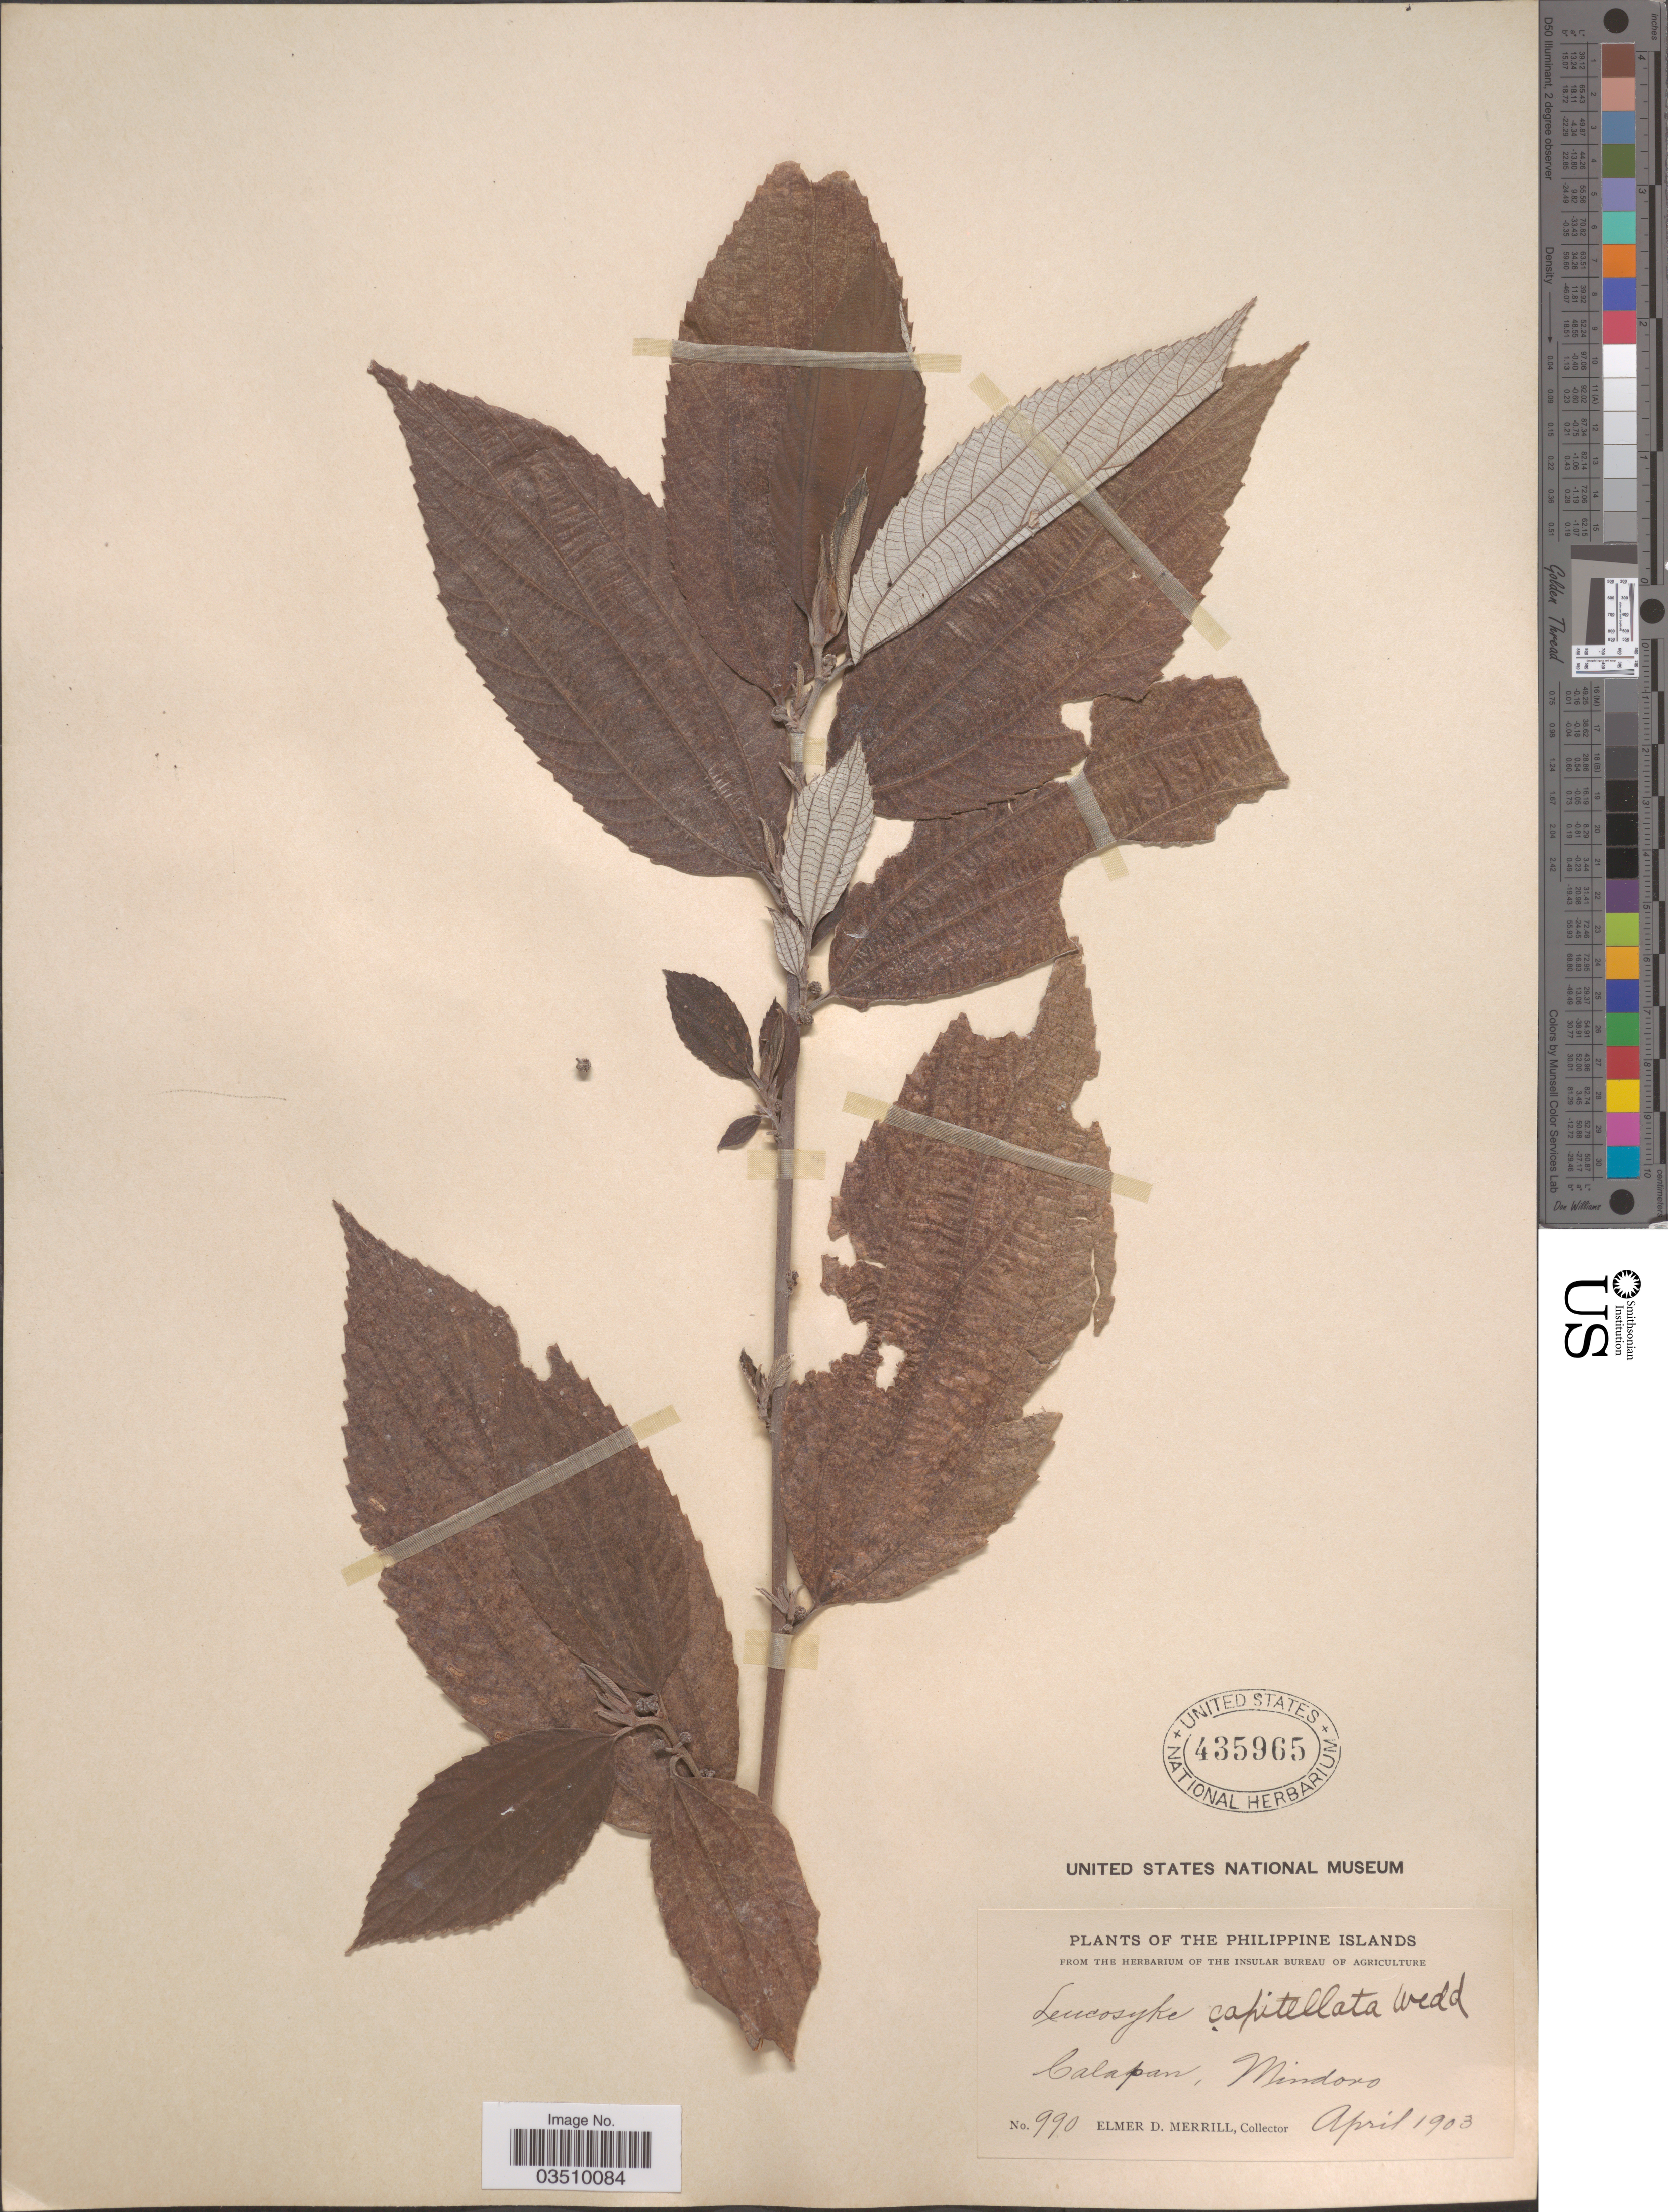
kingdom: Plantae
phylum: Tracheophyta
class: Magnoliopsida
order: Rosales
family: Urticaceae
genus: Leucosyke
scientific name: Leucosyke capitellata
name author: (Poir.) Wedd.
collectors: E. D. Merrill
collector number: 990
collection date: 1903-04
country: Philippines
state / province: Mimaropa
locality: Calapan, Mindoro.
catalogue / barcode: US 435965